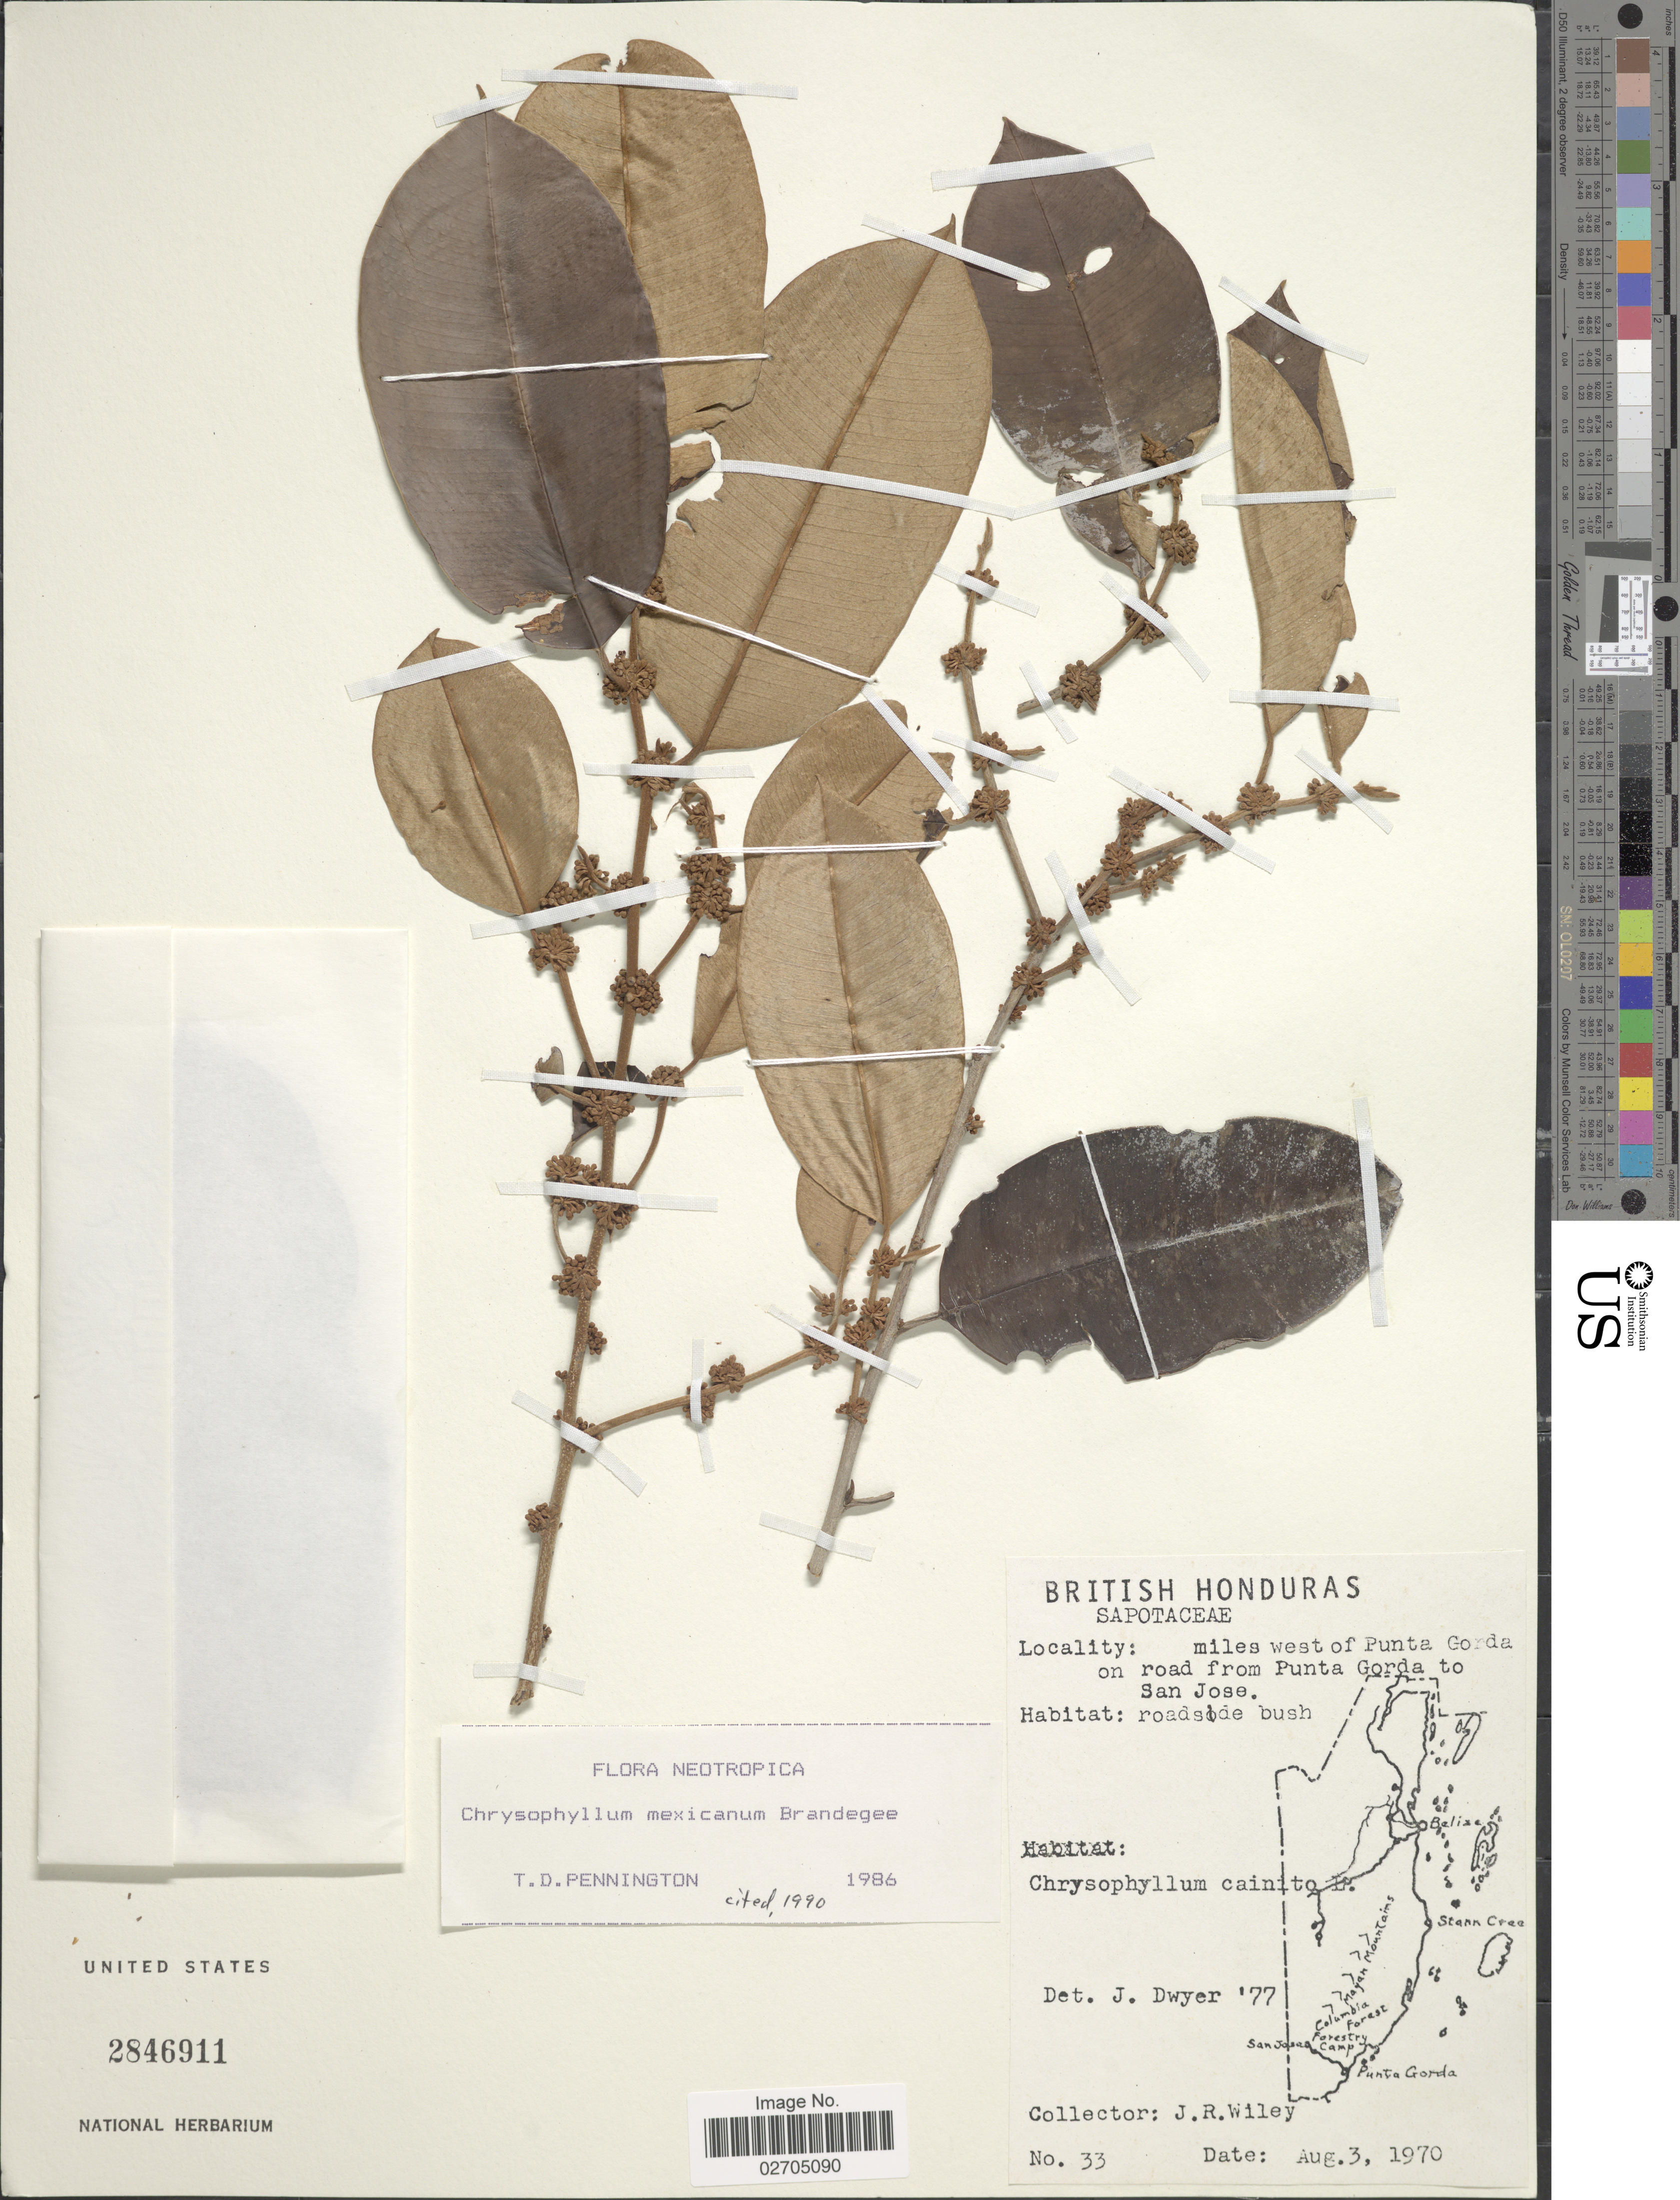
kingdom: Plantae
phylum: Tracheophyta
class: Magnoliopsida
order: Ericales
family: Sapotaceae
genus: Chrysophyllum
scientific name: Chrysophyllum mexicanum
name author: Brandegee ex Standl.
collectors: J. Wiley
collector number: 33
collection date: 1970-08-03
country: Belize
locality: British Honduras, miles west of Punta Gorda on road from Punta Gorda to San Jose, roadside.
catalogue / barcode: US 2846911